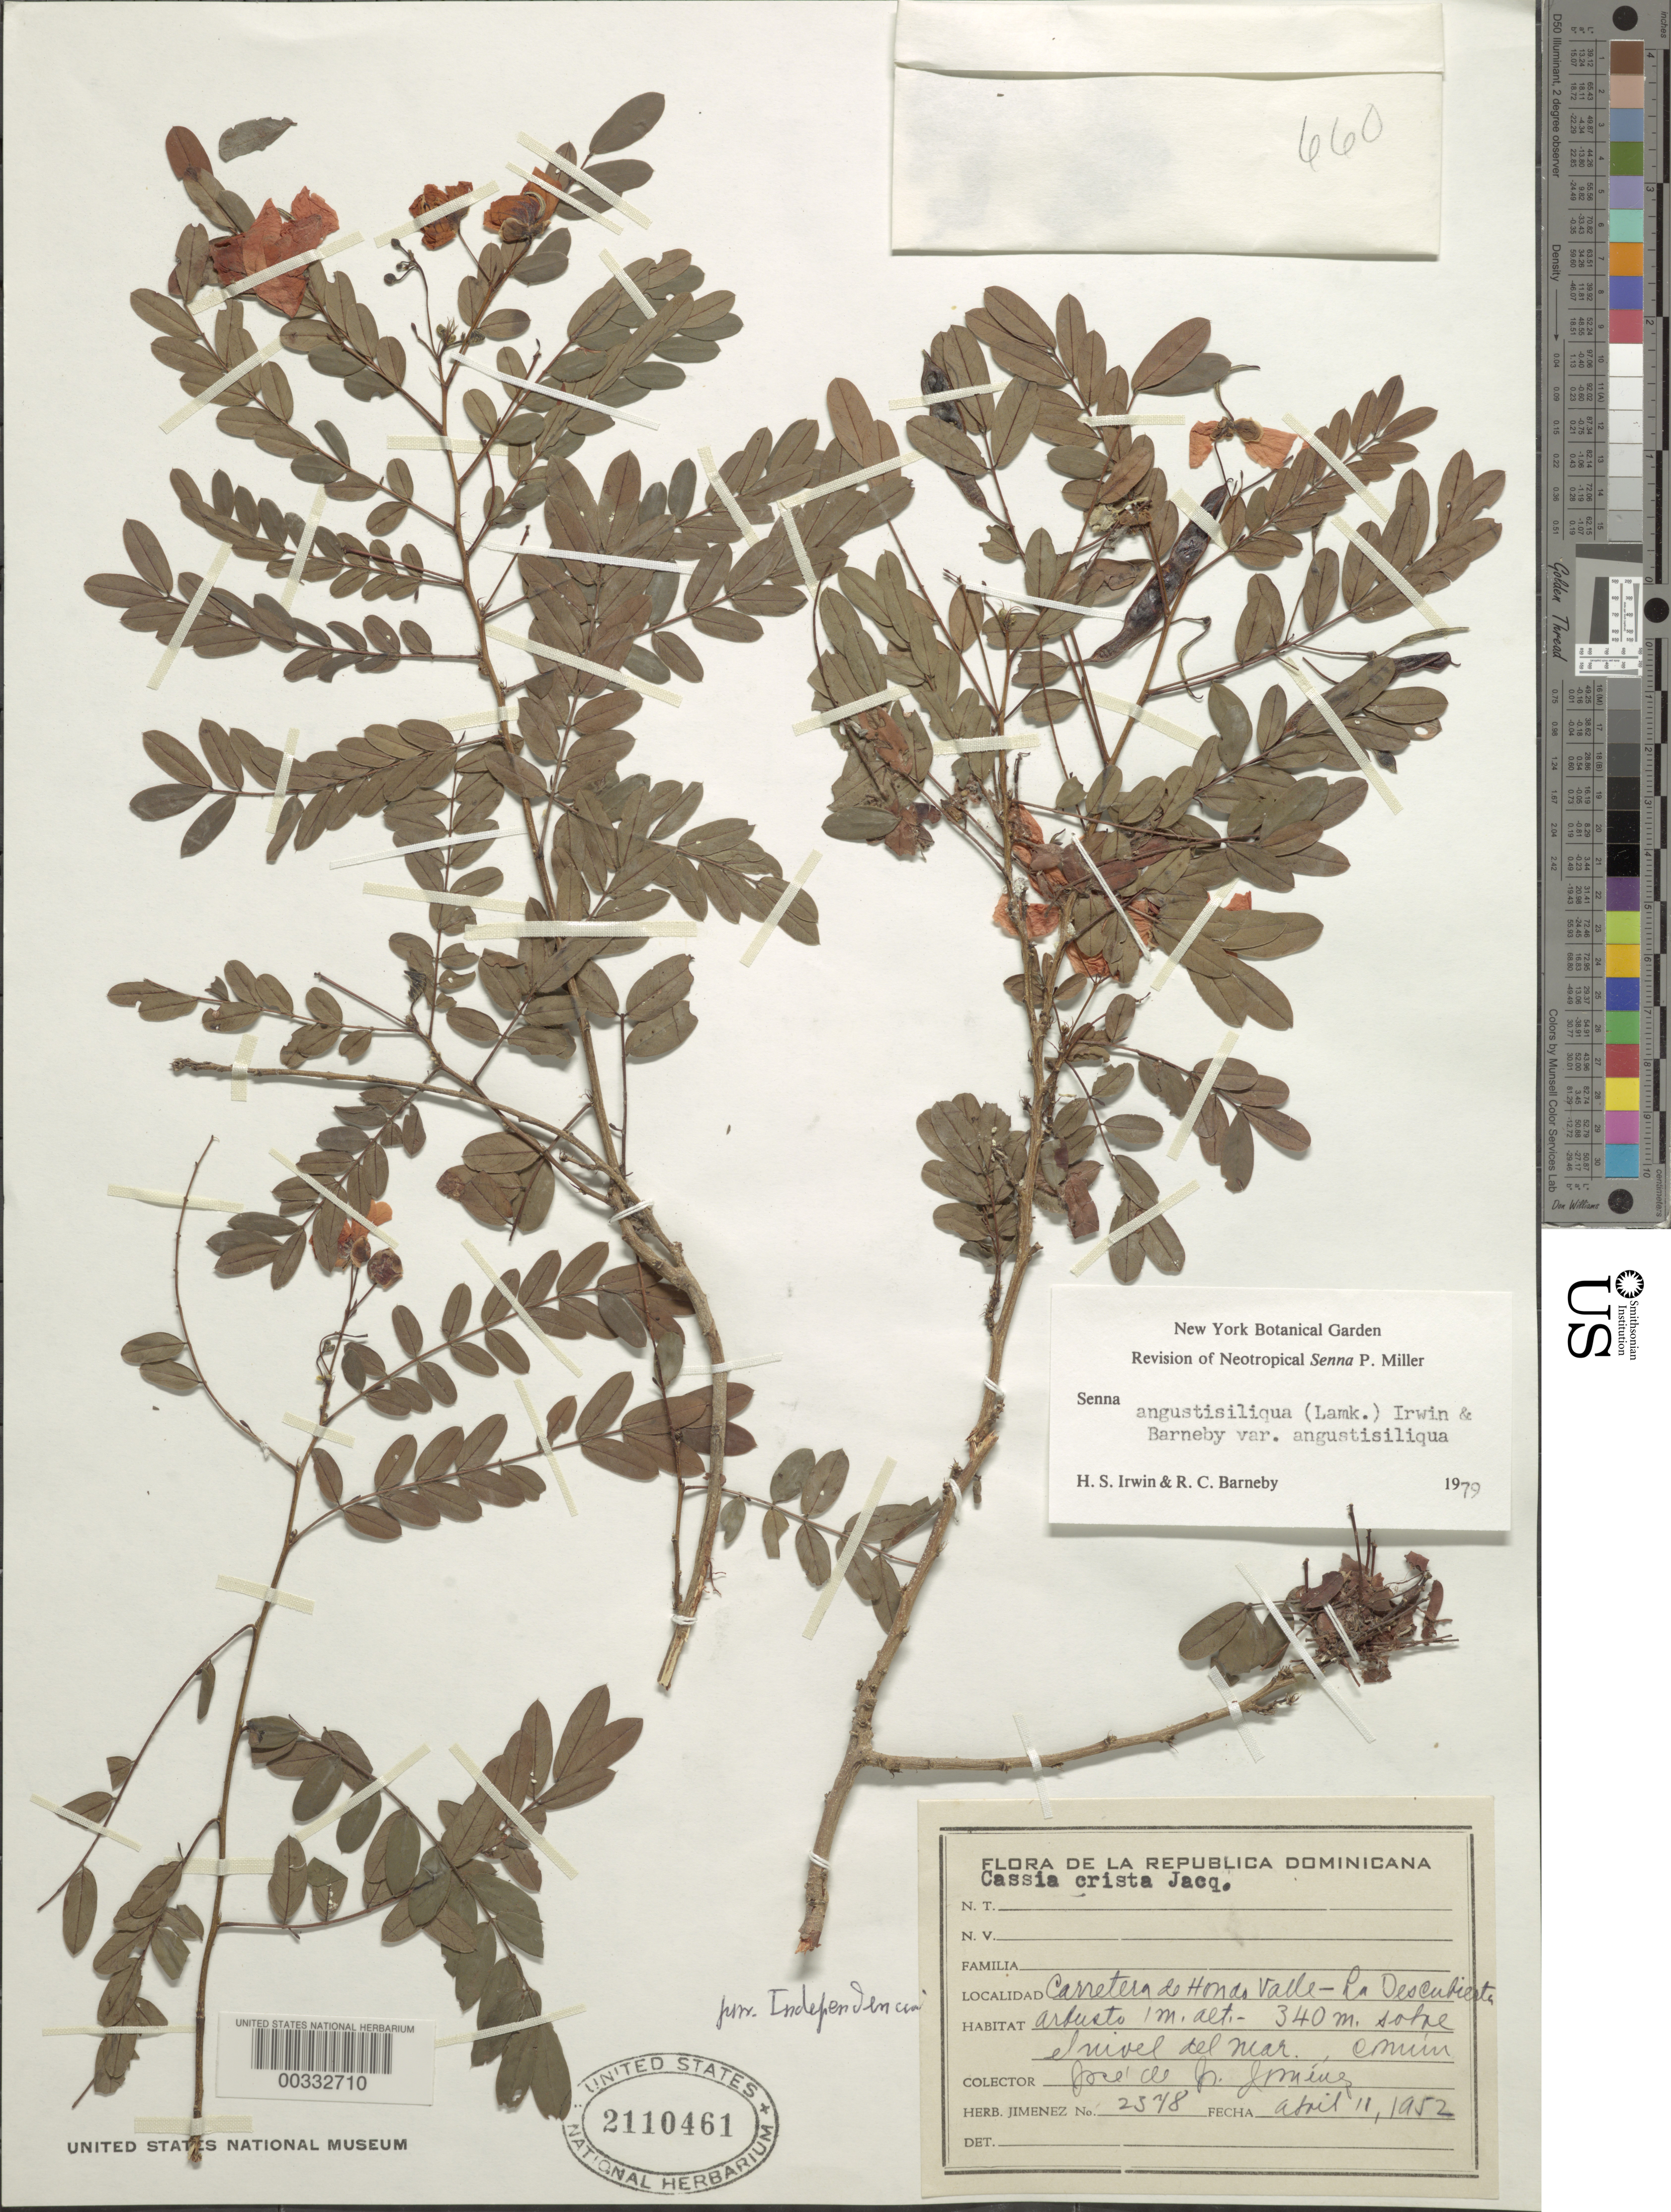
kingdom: Plantae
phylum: Tracheophyta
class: Magnoliopsida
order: Fabales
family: Fabaceae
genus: Senna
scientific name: Senna angustisiliqua var. angustisiliqua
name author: (Lam.) H.S. Irwin & Barneby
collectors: J. J. Jiménez Almonte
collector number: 2578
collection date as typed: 11 Apr 1952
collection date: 1952-04-11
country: Dominican Republic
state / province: Independencia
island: Hispaniola Island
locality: Carretera do hondo valle-la descubierta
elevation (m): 340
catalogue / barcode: US 2110461